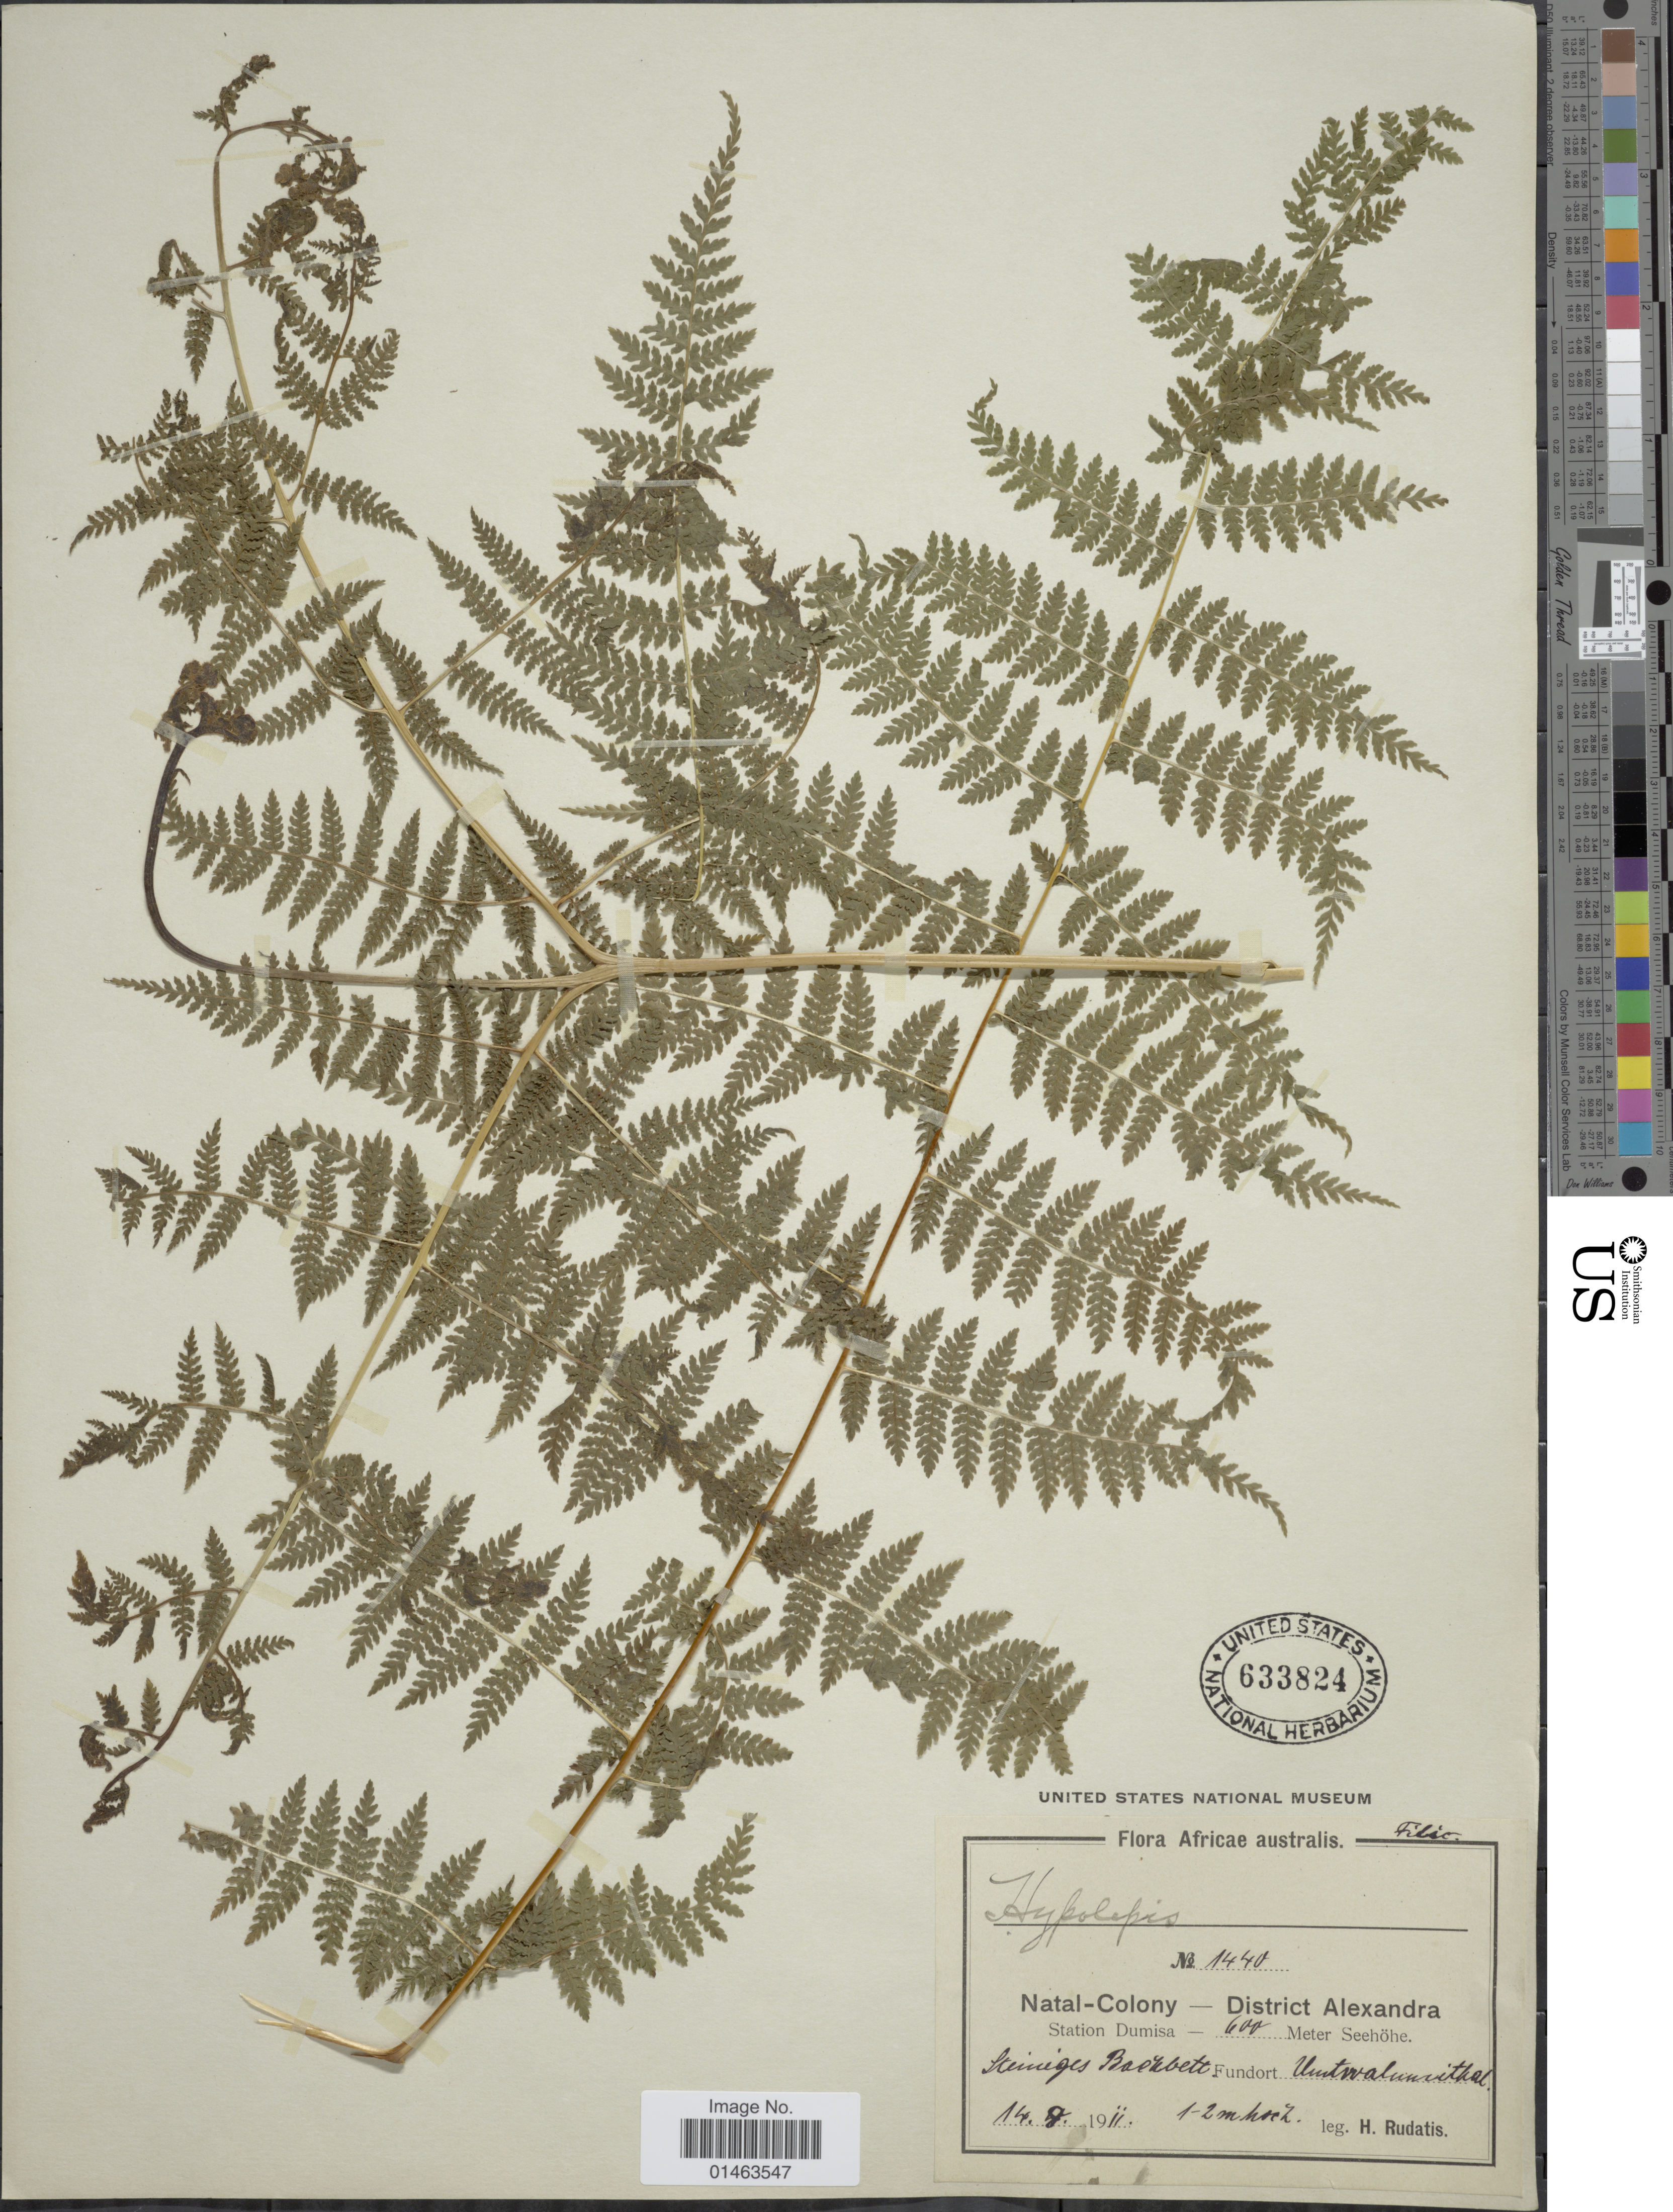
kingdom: Plantae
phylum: Tracheophyta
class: Polypodiopsida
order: Polypodiales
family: Dennstaedtiaceae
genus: Hypolepis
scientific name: Hypolepis sparsisora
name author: (Schrad.) Kuhn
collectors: H. Rudatis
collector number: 1440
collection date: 1911-08-14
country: South Africa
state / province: KwaZulu-Natal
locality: Natal-Colony - District Alexandra. Station Dumisa. Steiniges Baeubett. Fundort: Umtwalunvithal [interpreted]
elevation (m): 600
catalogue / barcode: US 633824